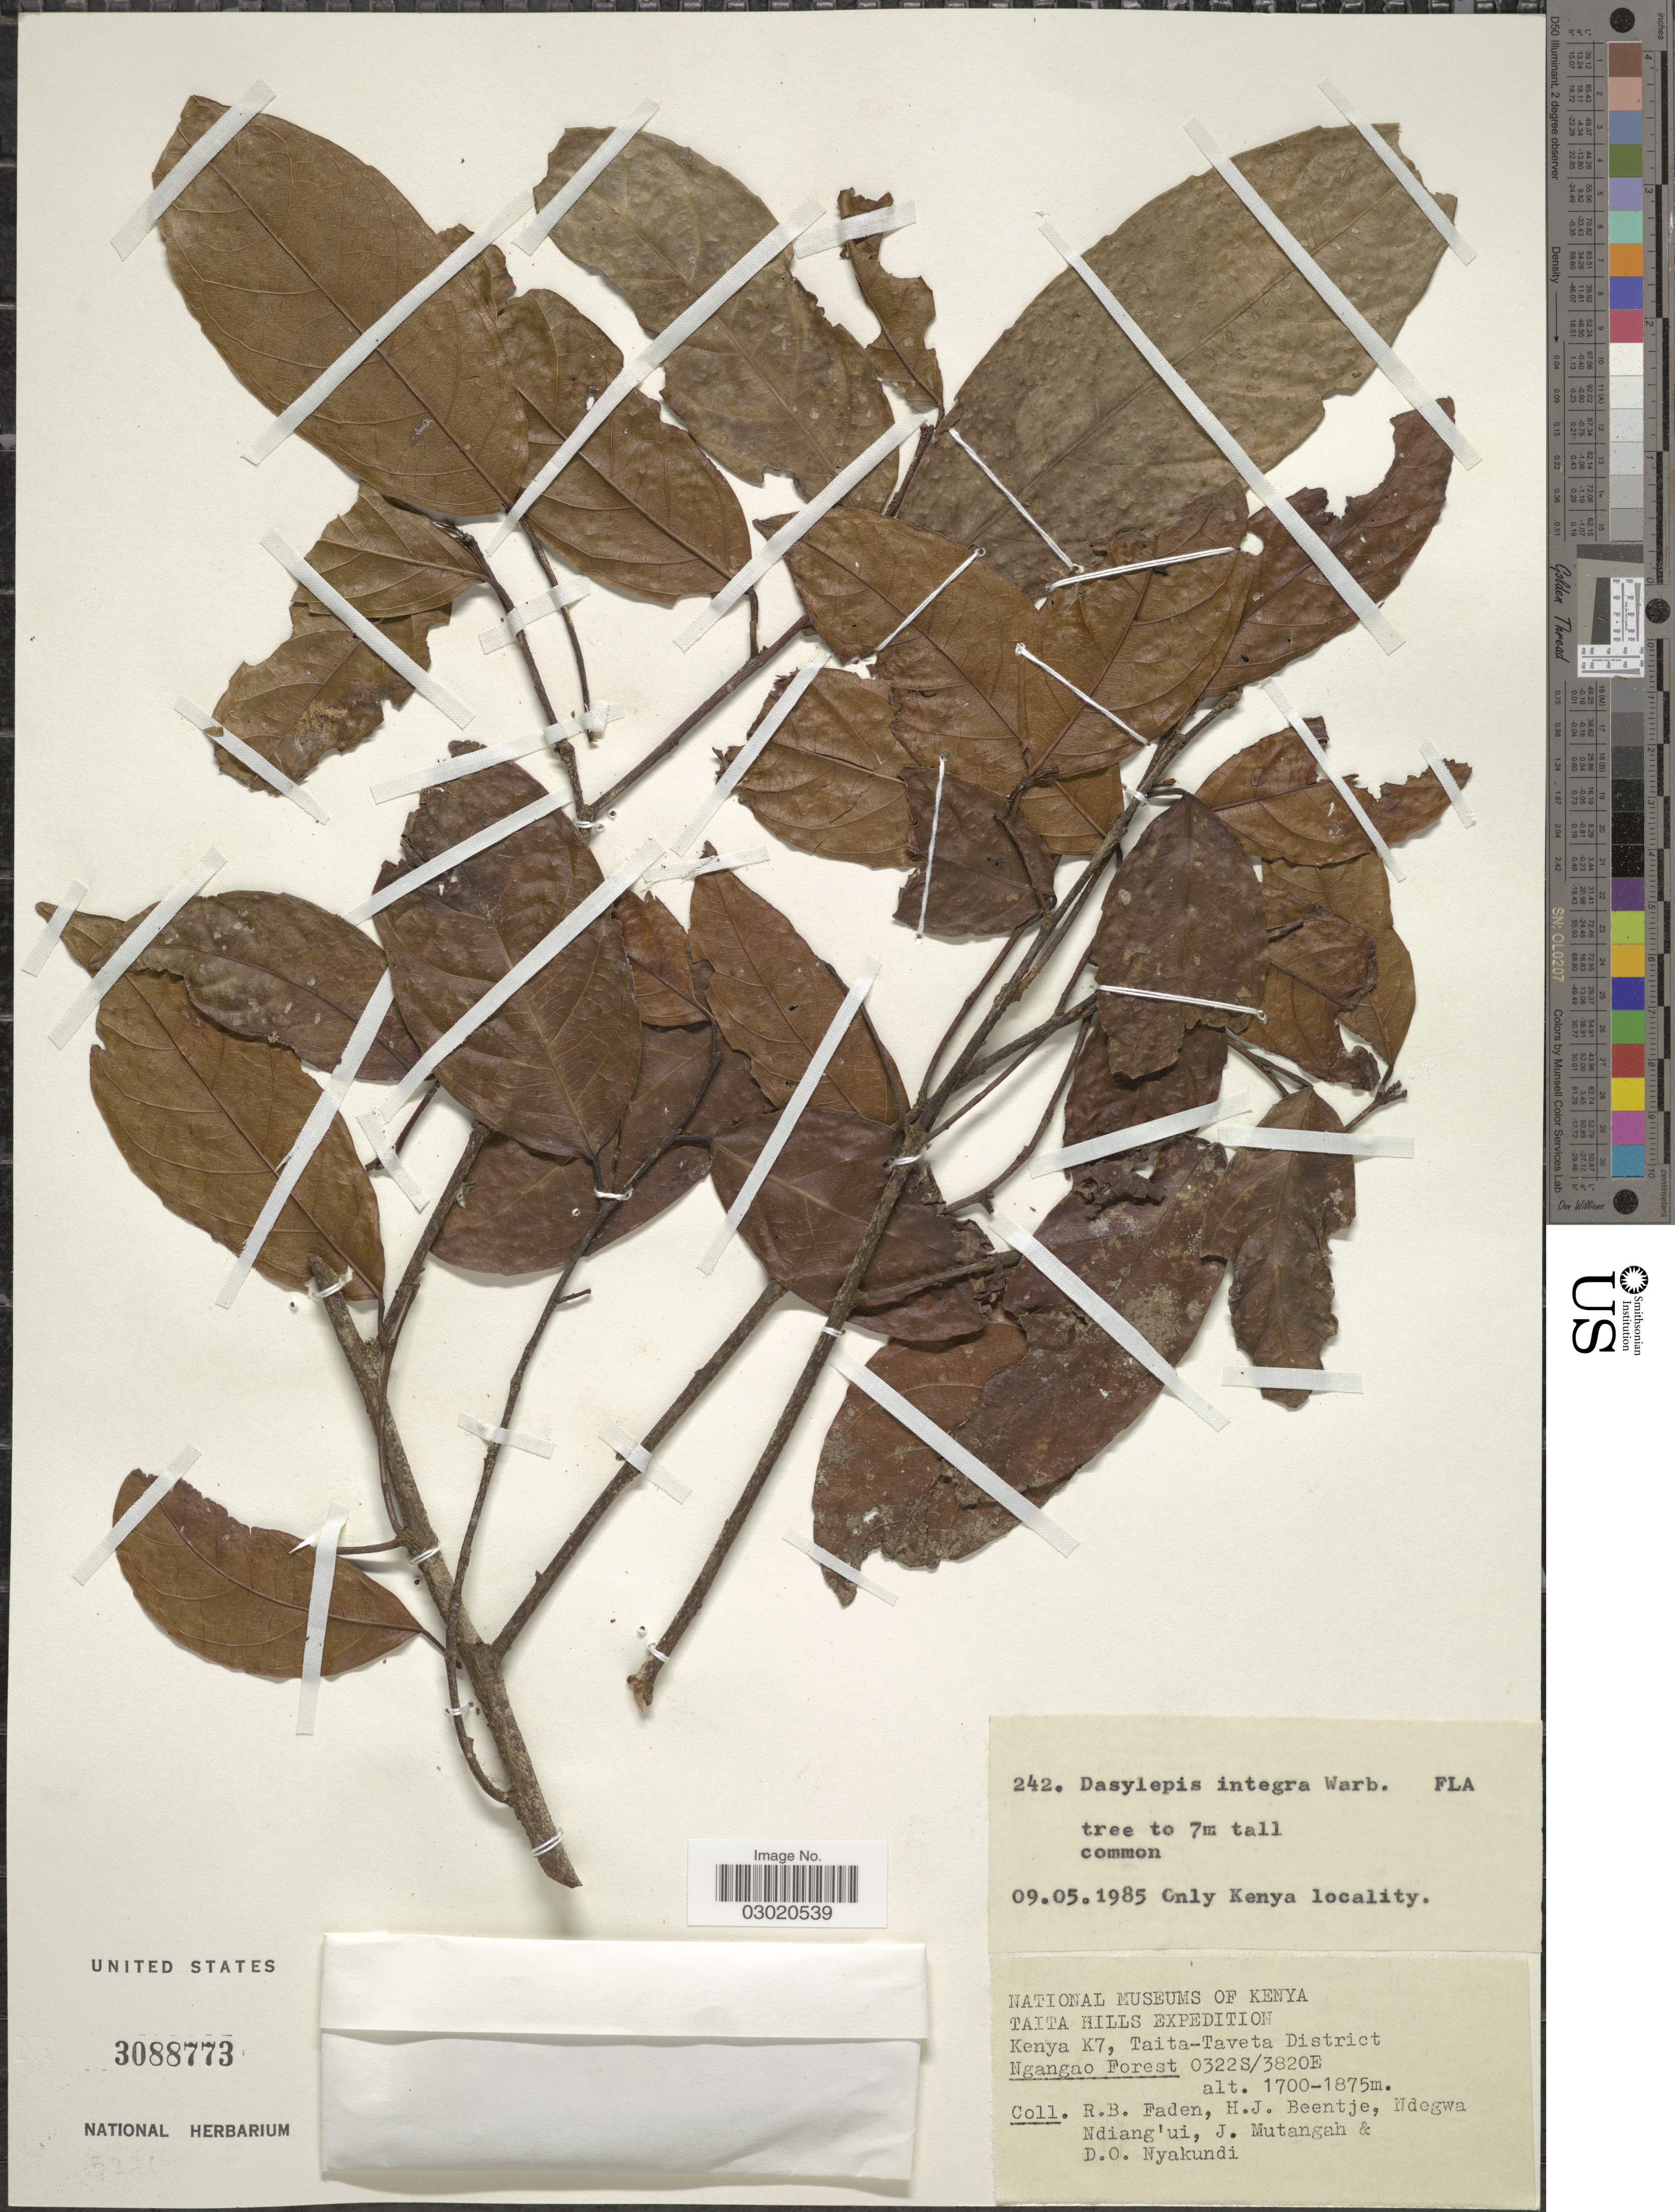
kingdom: Plantae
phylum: Tracheophyta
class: Magnoliopsida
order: Malpighiales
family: Achariaceae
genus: Dasylepis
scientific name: Dasylepis integra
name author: Warb. in Engl.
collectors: R. B. Faden, H. J. Beentje, Ndegwa Ndiang'ui, J. Mutangah & D. Nyakundi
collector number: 242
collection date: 1985-05-09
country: Kenya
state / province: Taita Taveta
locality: Taita Hills, K7, Taita-Taveta District, Ngangao Forest.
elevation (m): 1700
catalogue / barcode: US 3088773